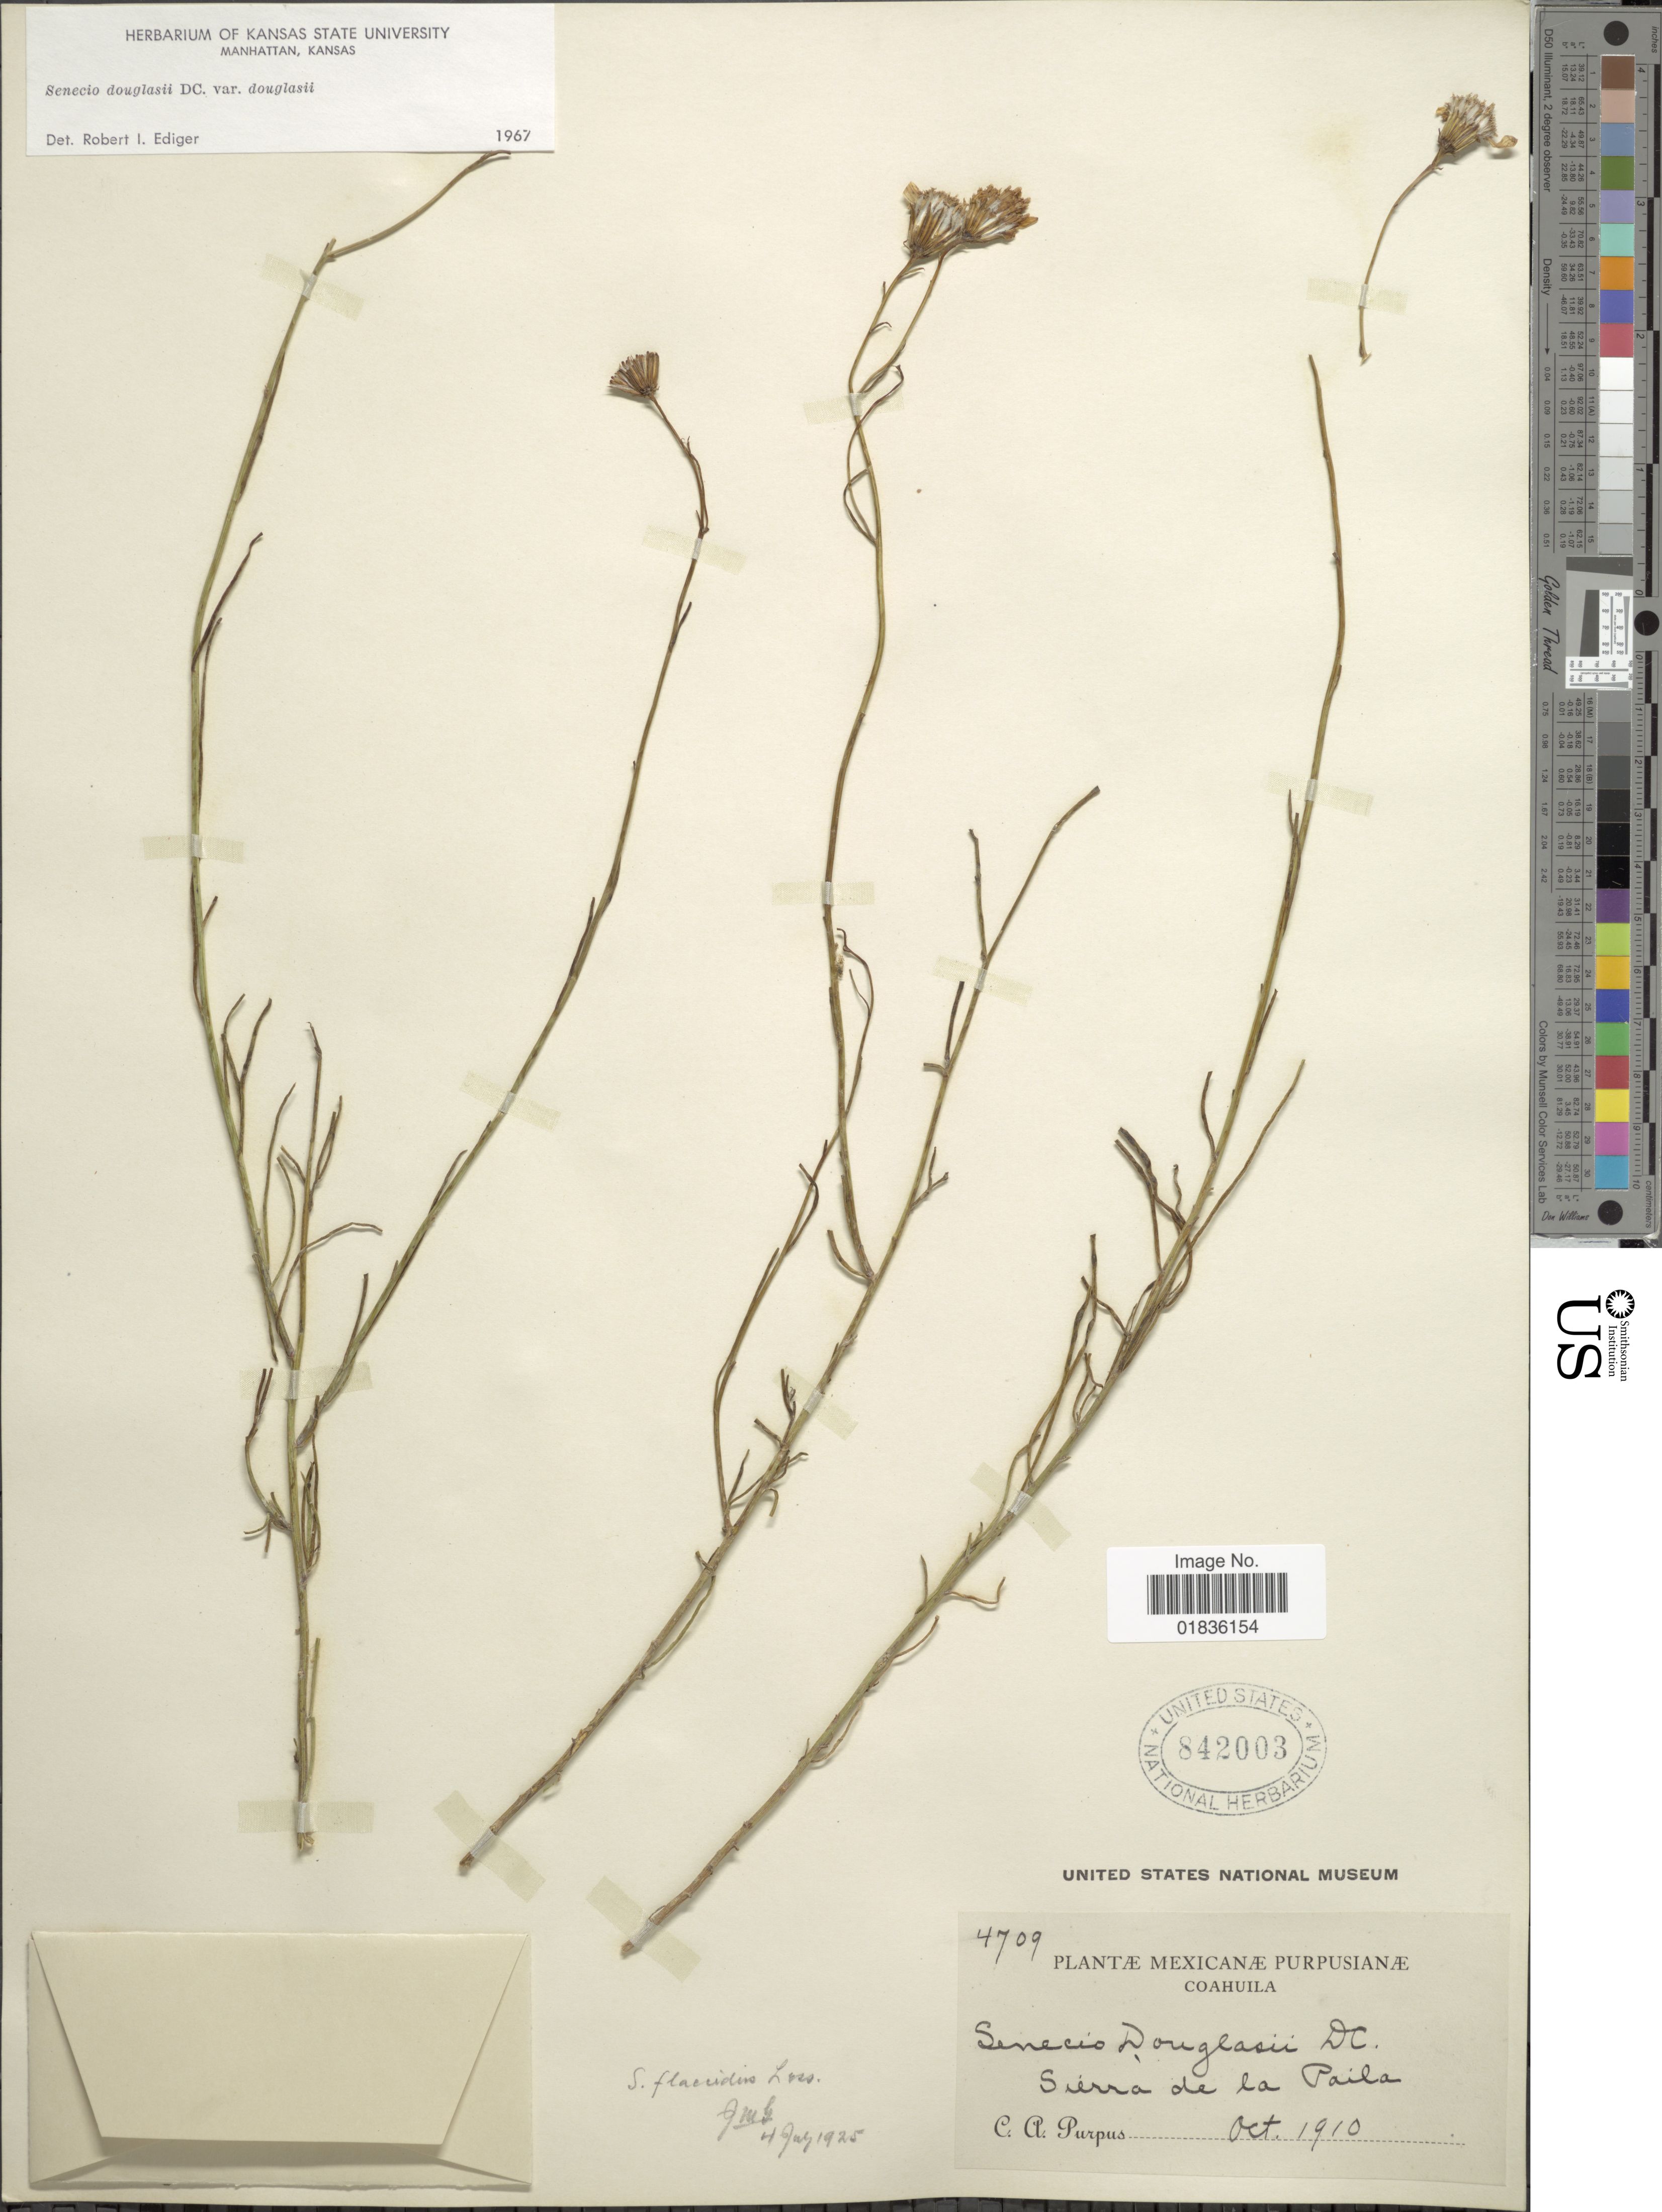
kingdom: Plantae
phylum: Tracheophyta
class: Magnoliopsida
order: Asterales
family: Asteraceae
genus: Senecio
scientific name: Senecio flaccidus var. douglasii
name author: (DC.) B.L. Turner & T.M. Barkley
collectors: C. A. Purpus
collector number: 4709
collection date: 1910-10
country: Mexico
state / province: Coahuila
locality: Sierra de la Paila.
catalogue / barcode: US 842003